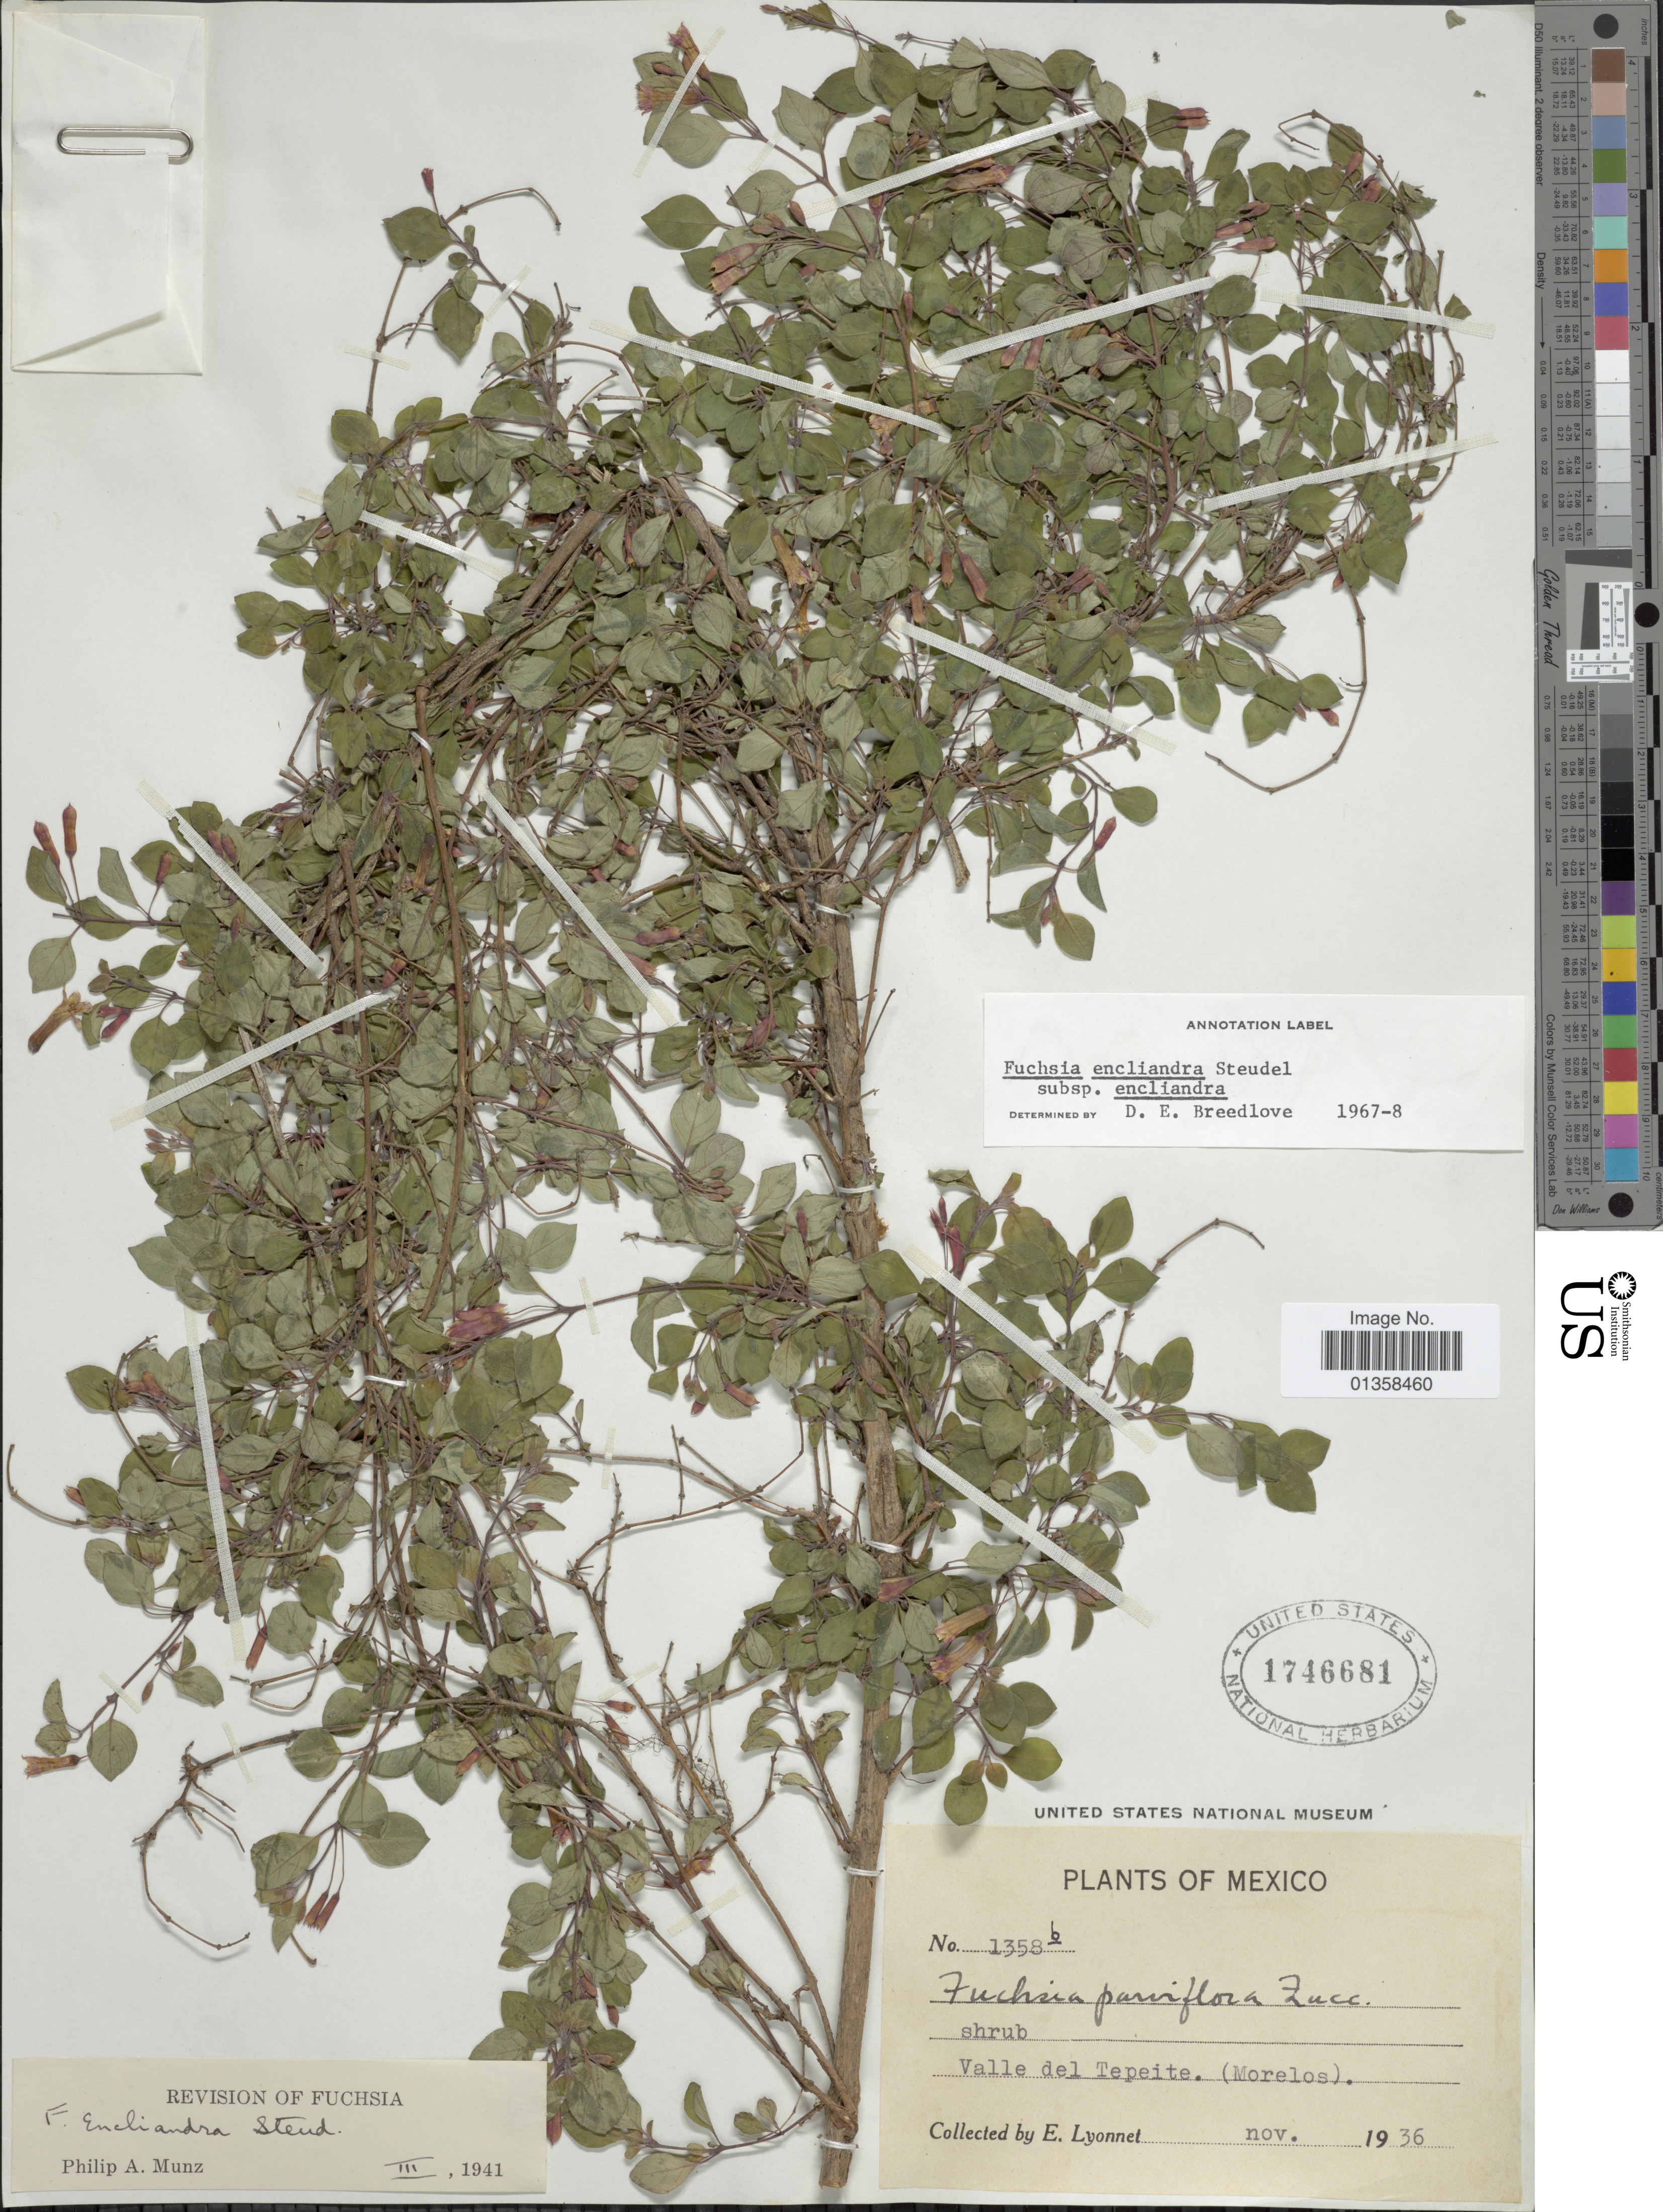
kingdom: Plantae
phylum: Tracheophyta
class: Magnoliopsida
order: Myrtales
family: Onagraceae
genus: Fuchsia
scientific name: Fuchsia encliandra subsp. encliandra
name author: Steud.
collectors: E. Lyonnet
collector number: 1358b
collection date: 1936-11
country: Mexico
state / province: Morelos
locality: Valle del Tepeite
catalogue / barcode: US 1746681